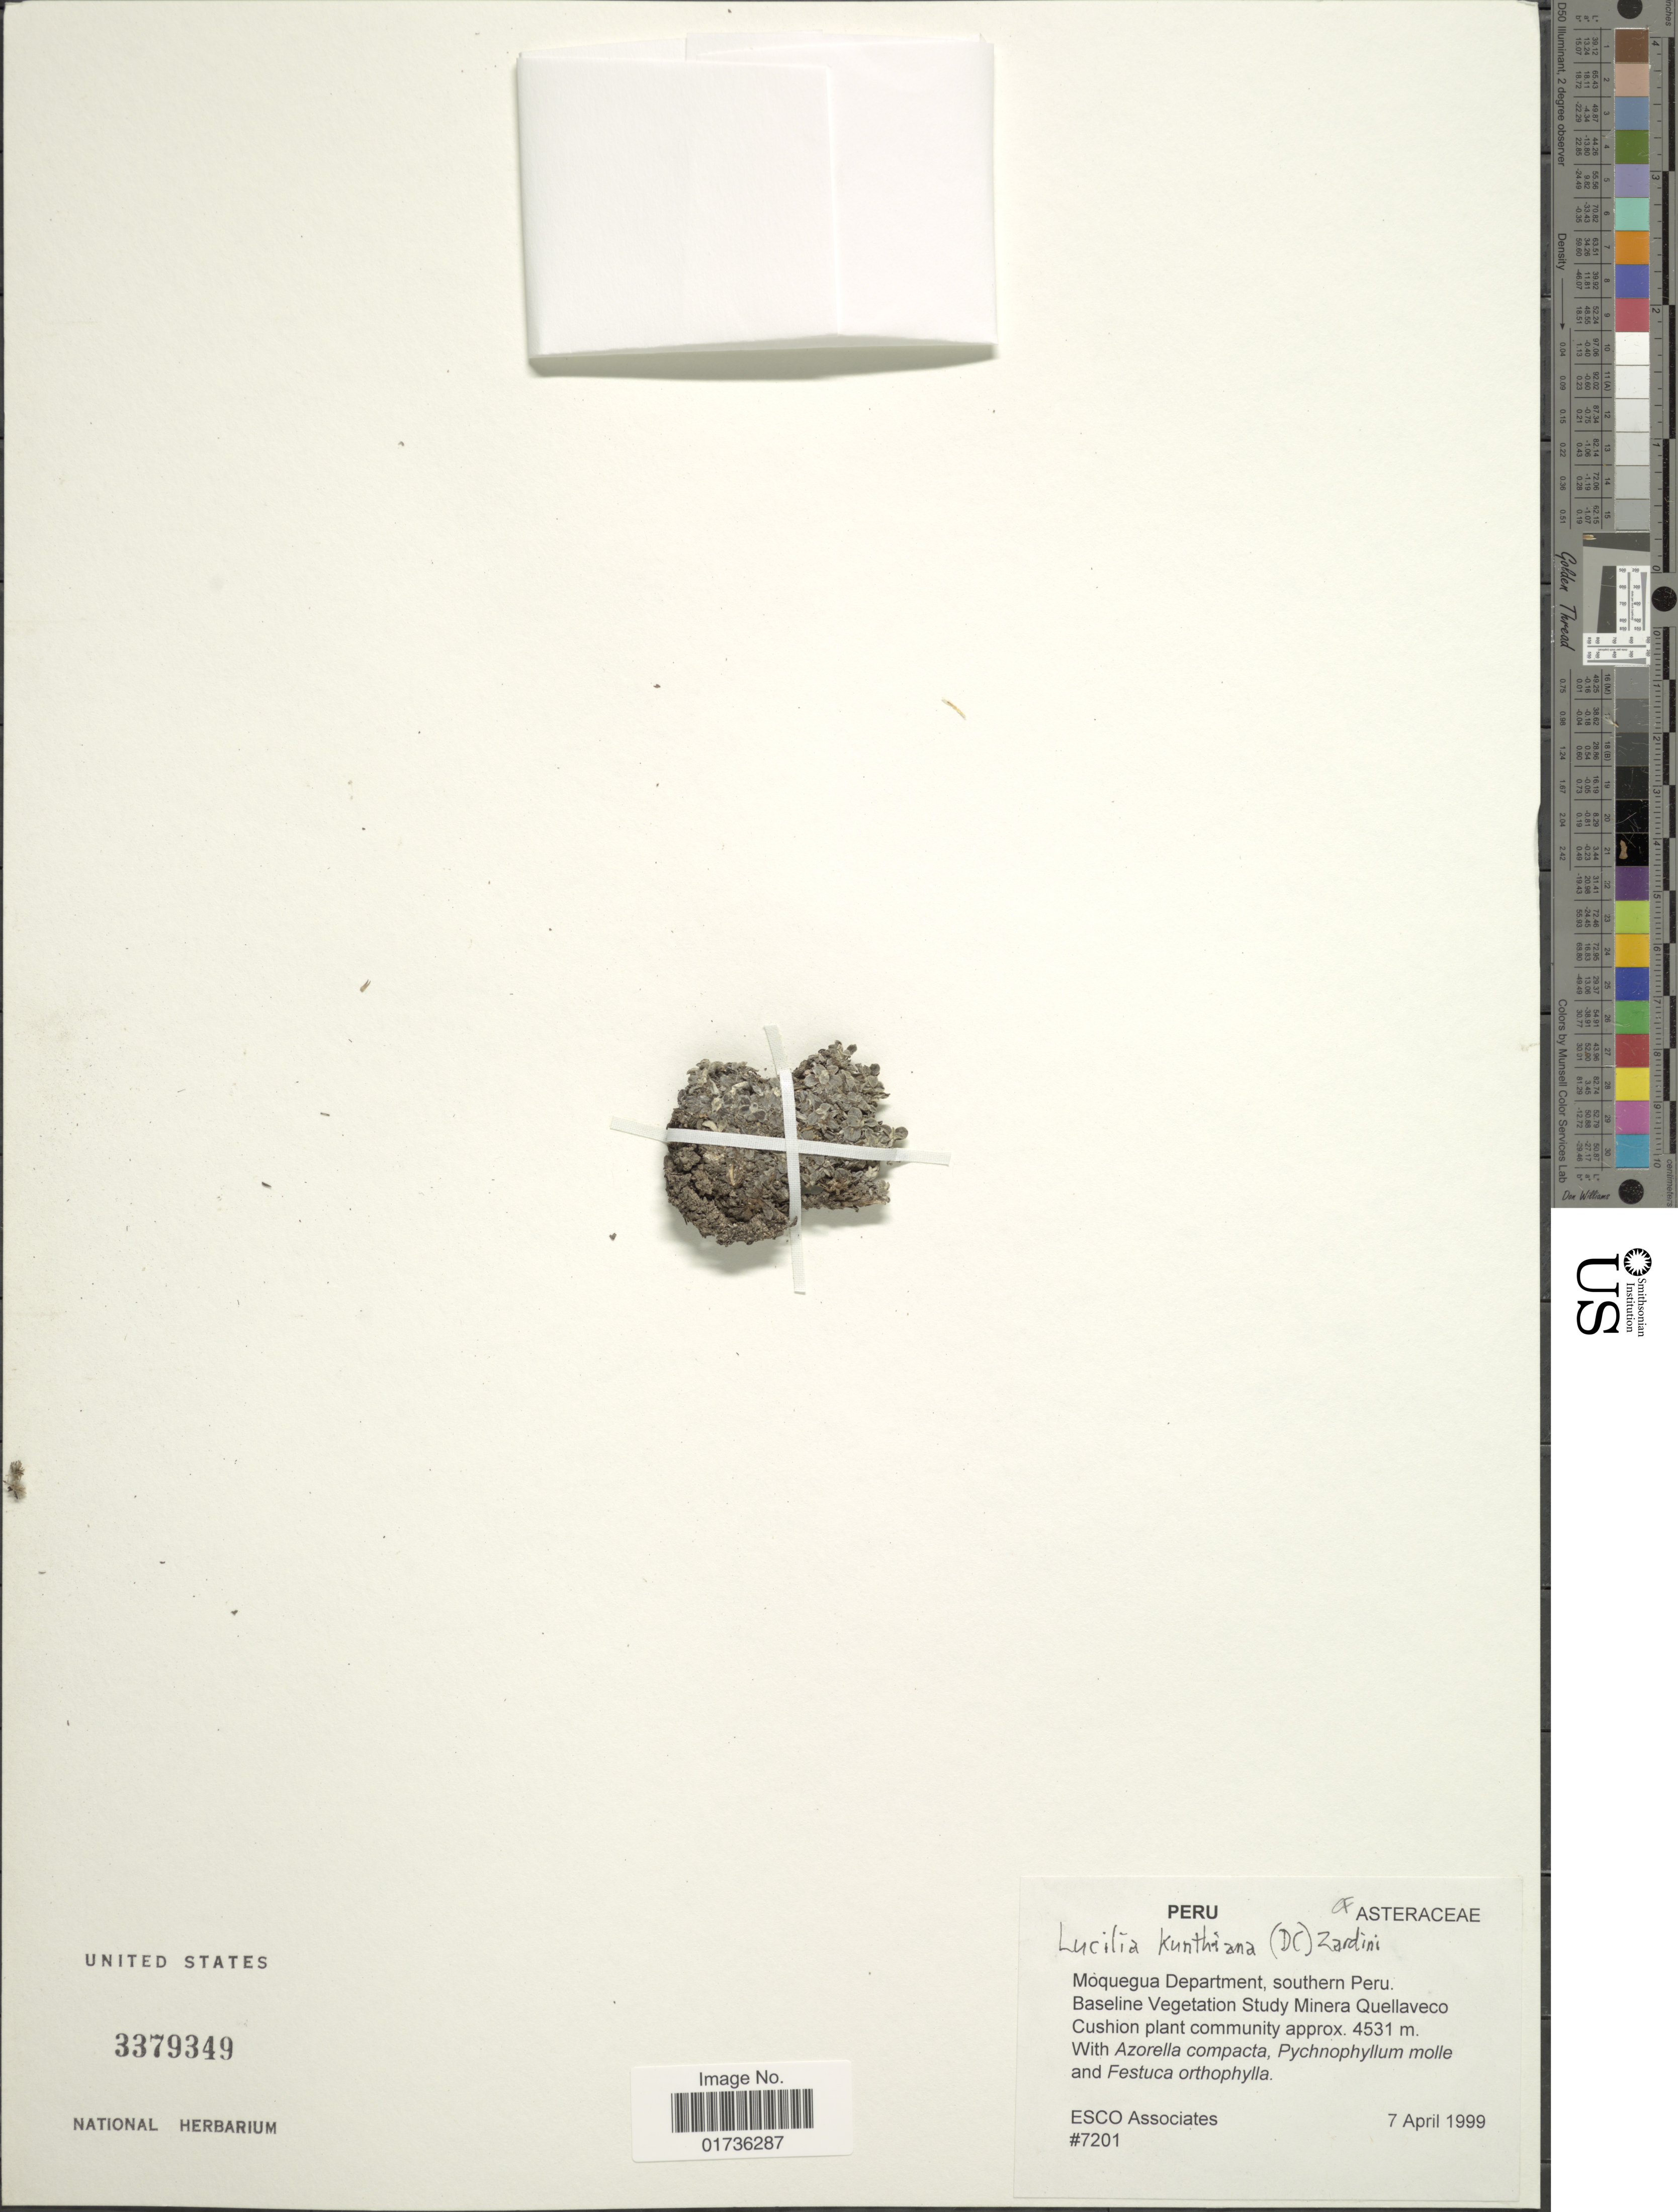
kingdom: Plantae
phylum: Tracheophyta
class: Magnoliopsida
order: Asterales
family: Asteraceae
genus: Lucilia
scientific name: Lucilia kunthiana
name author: (DC.) Zardini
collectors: ESCO Associates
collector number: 7201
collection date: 1991-04-07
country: Peru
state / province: Moquegua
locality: Moquegua Department, southern Peru, Baseline Vegetation Study Minera Quellaveco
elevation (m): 4531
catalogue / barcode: US 3379349